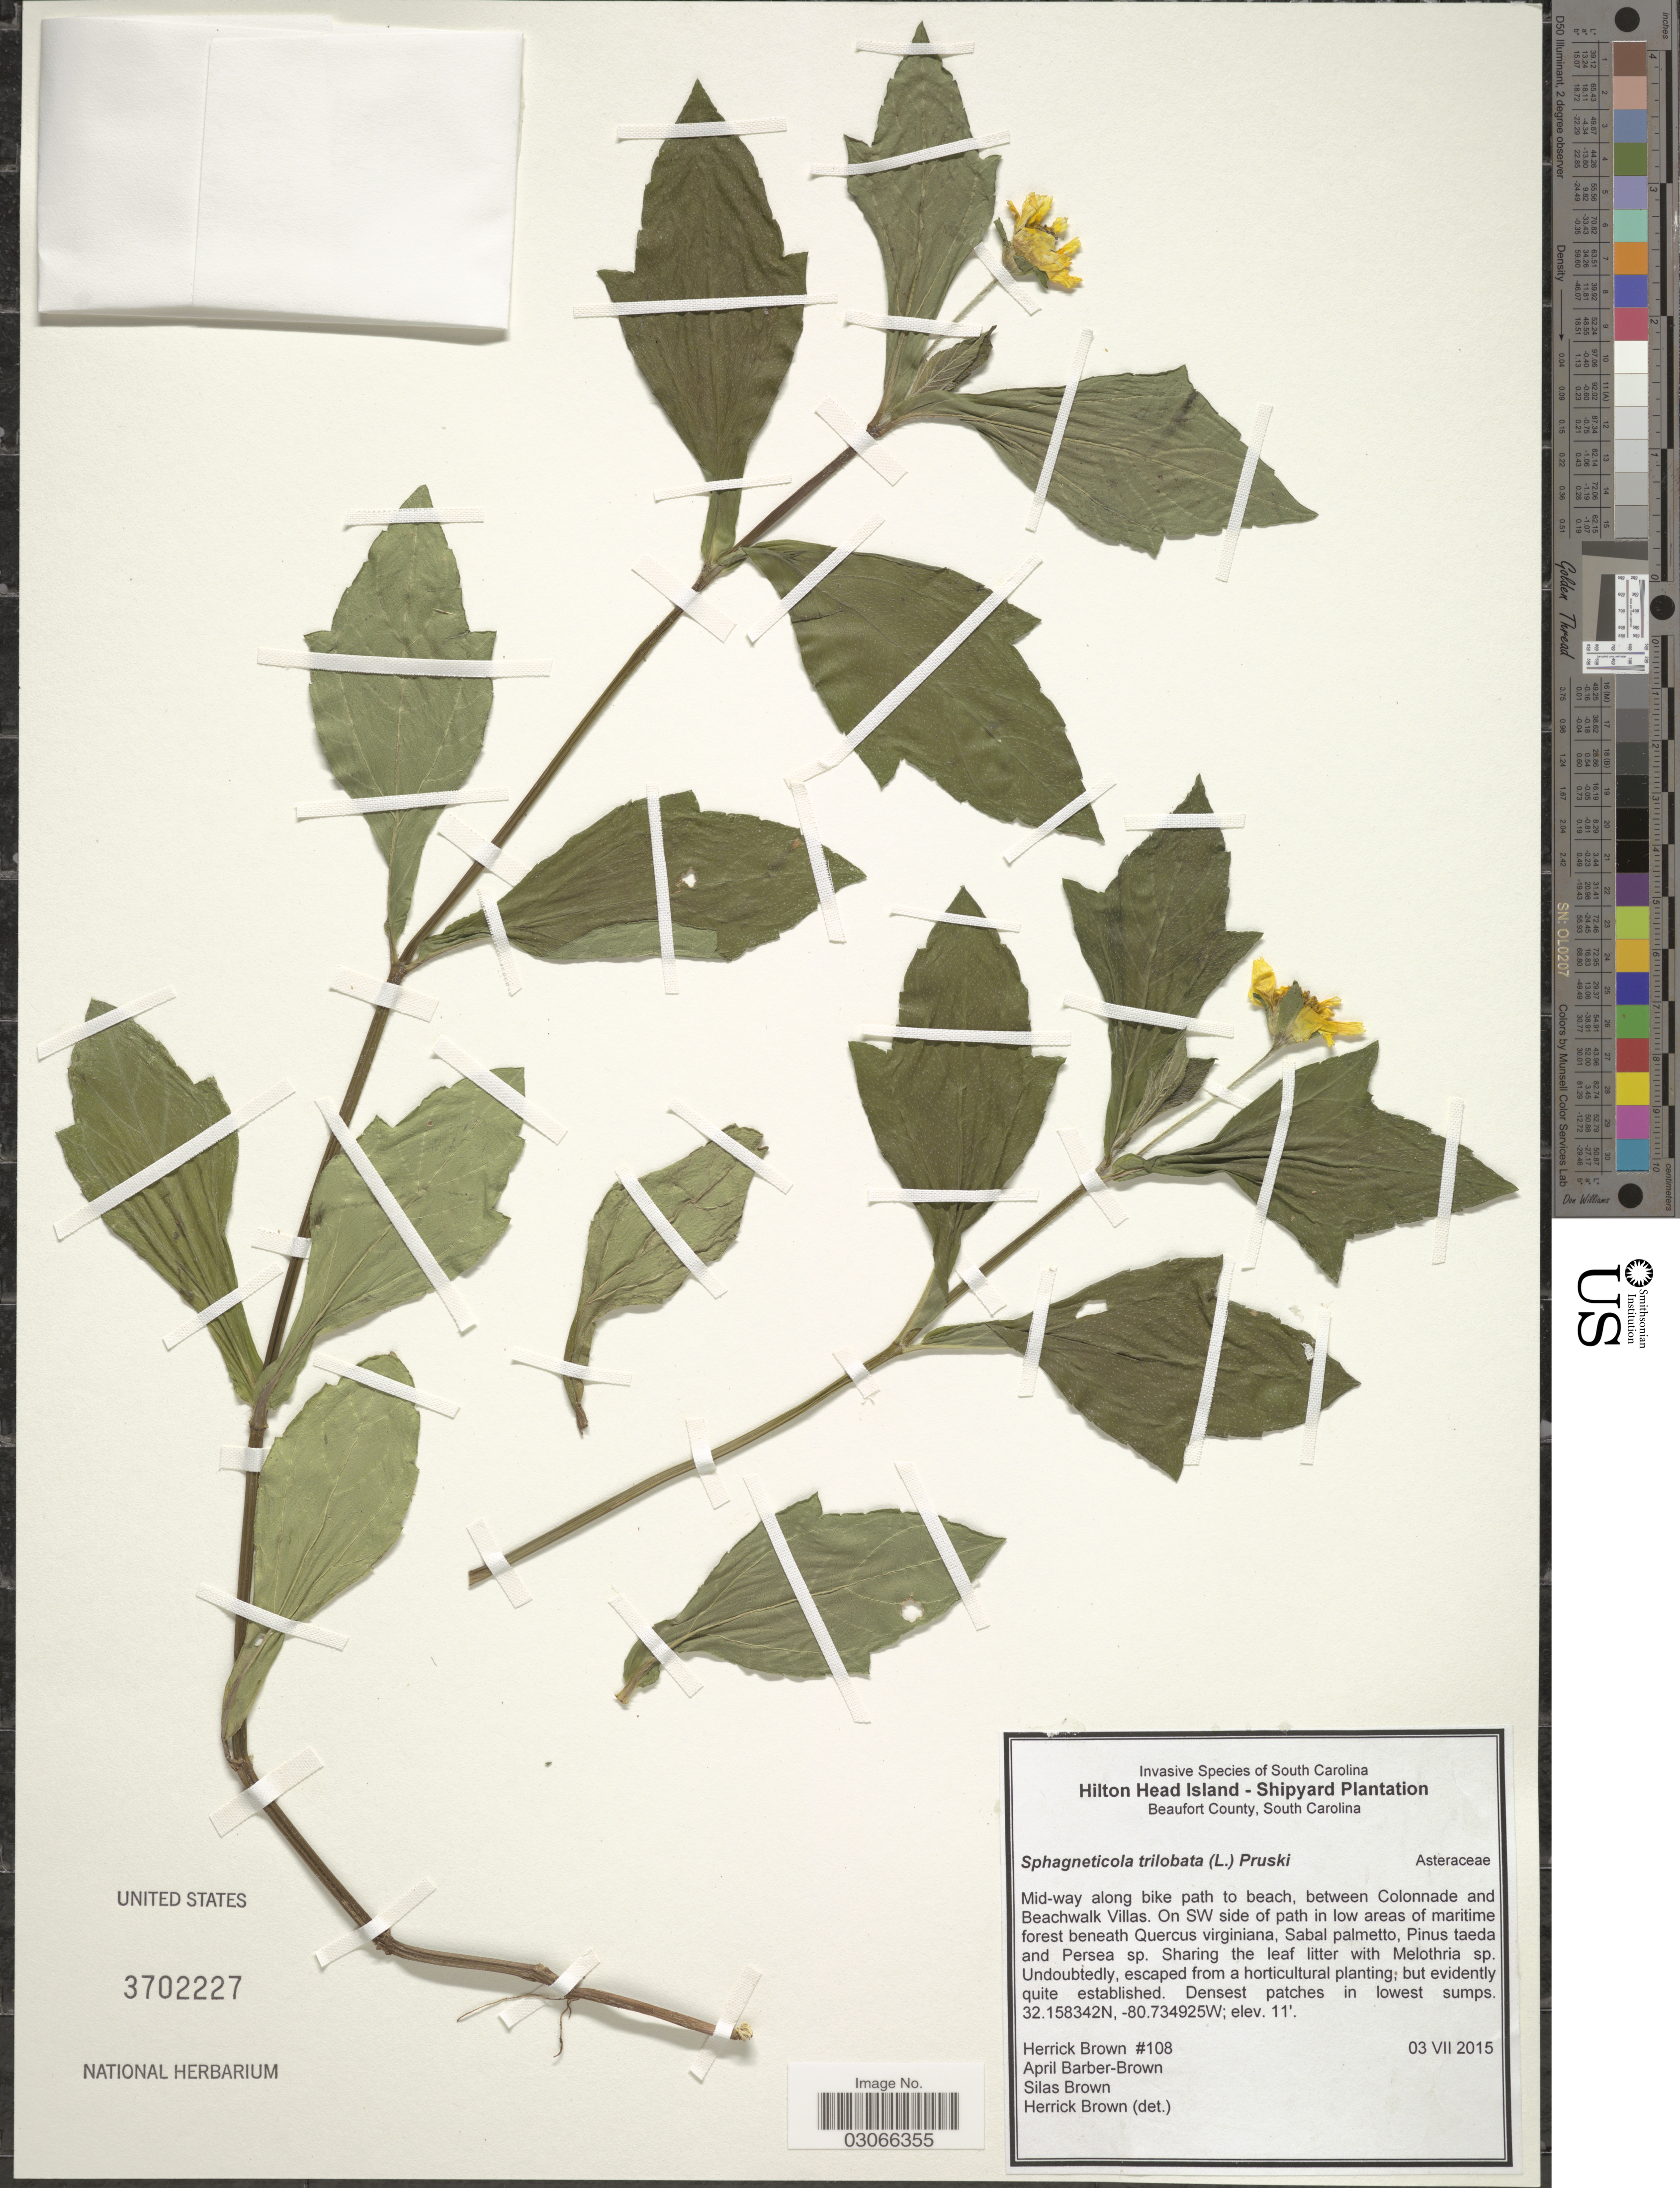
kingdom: Plantae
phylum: Tracheophyta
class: Magnoliopsida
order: Asterales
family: Asteraceae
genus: Sphagneticola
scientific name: Sphagneticola trilobata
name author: (L.) Pruski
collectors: H. H. K. Brown, A. Barber-Brown & S. Brown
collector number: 108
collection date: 2015-07-03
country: United States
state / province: South Carolina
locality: Beaufort County. Mid-way along bike path to beach, between Colonnade and Beachwalk Villas. On SW side of path.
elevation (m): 3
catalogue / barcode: US 3702227